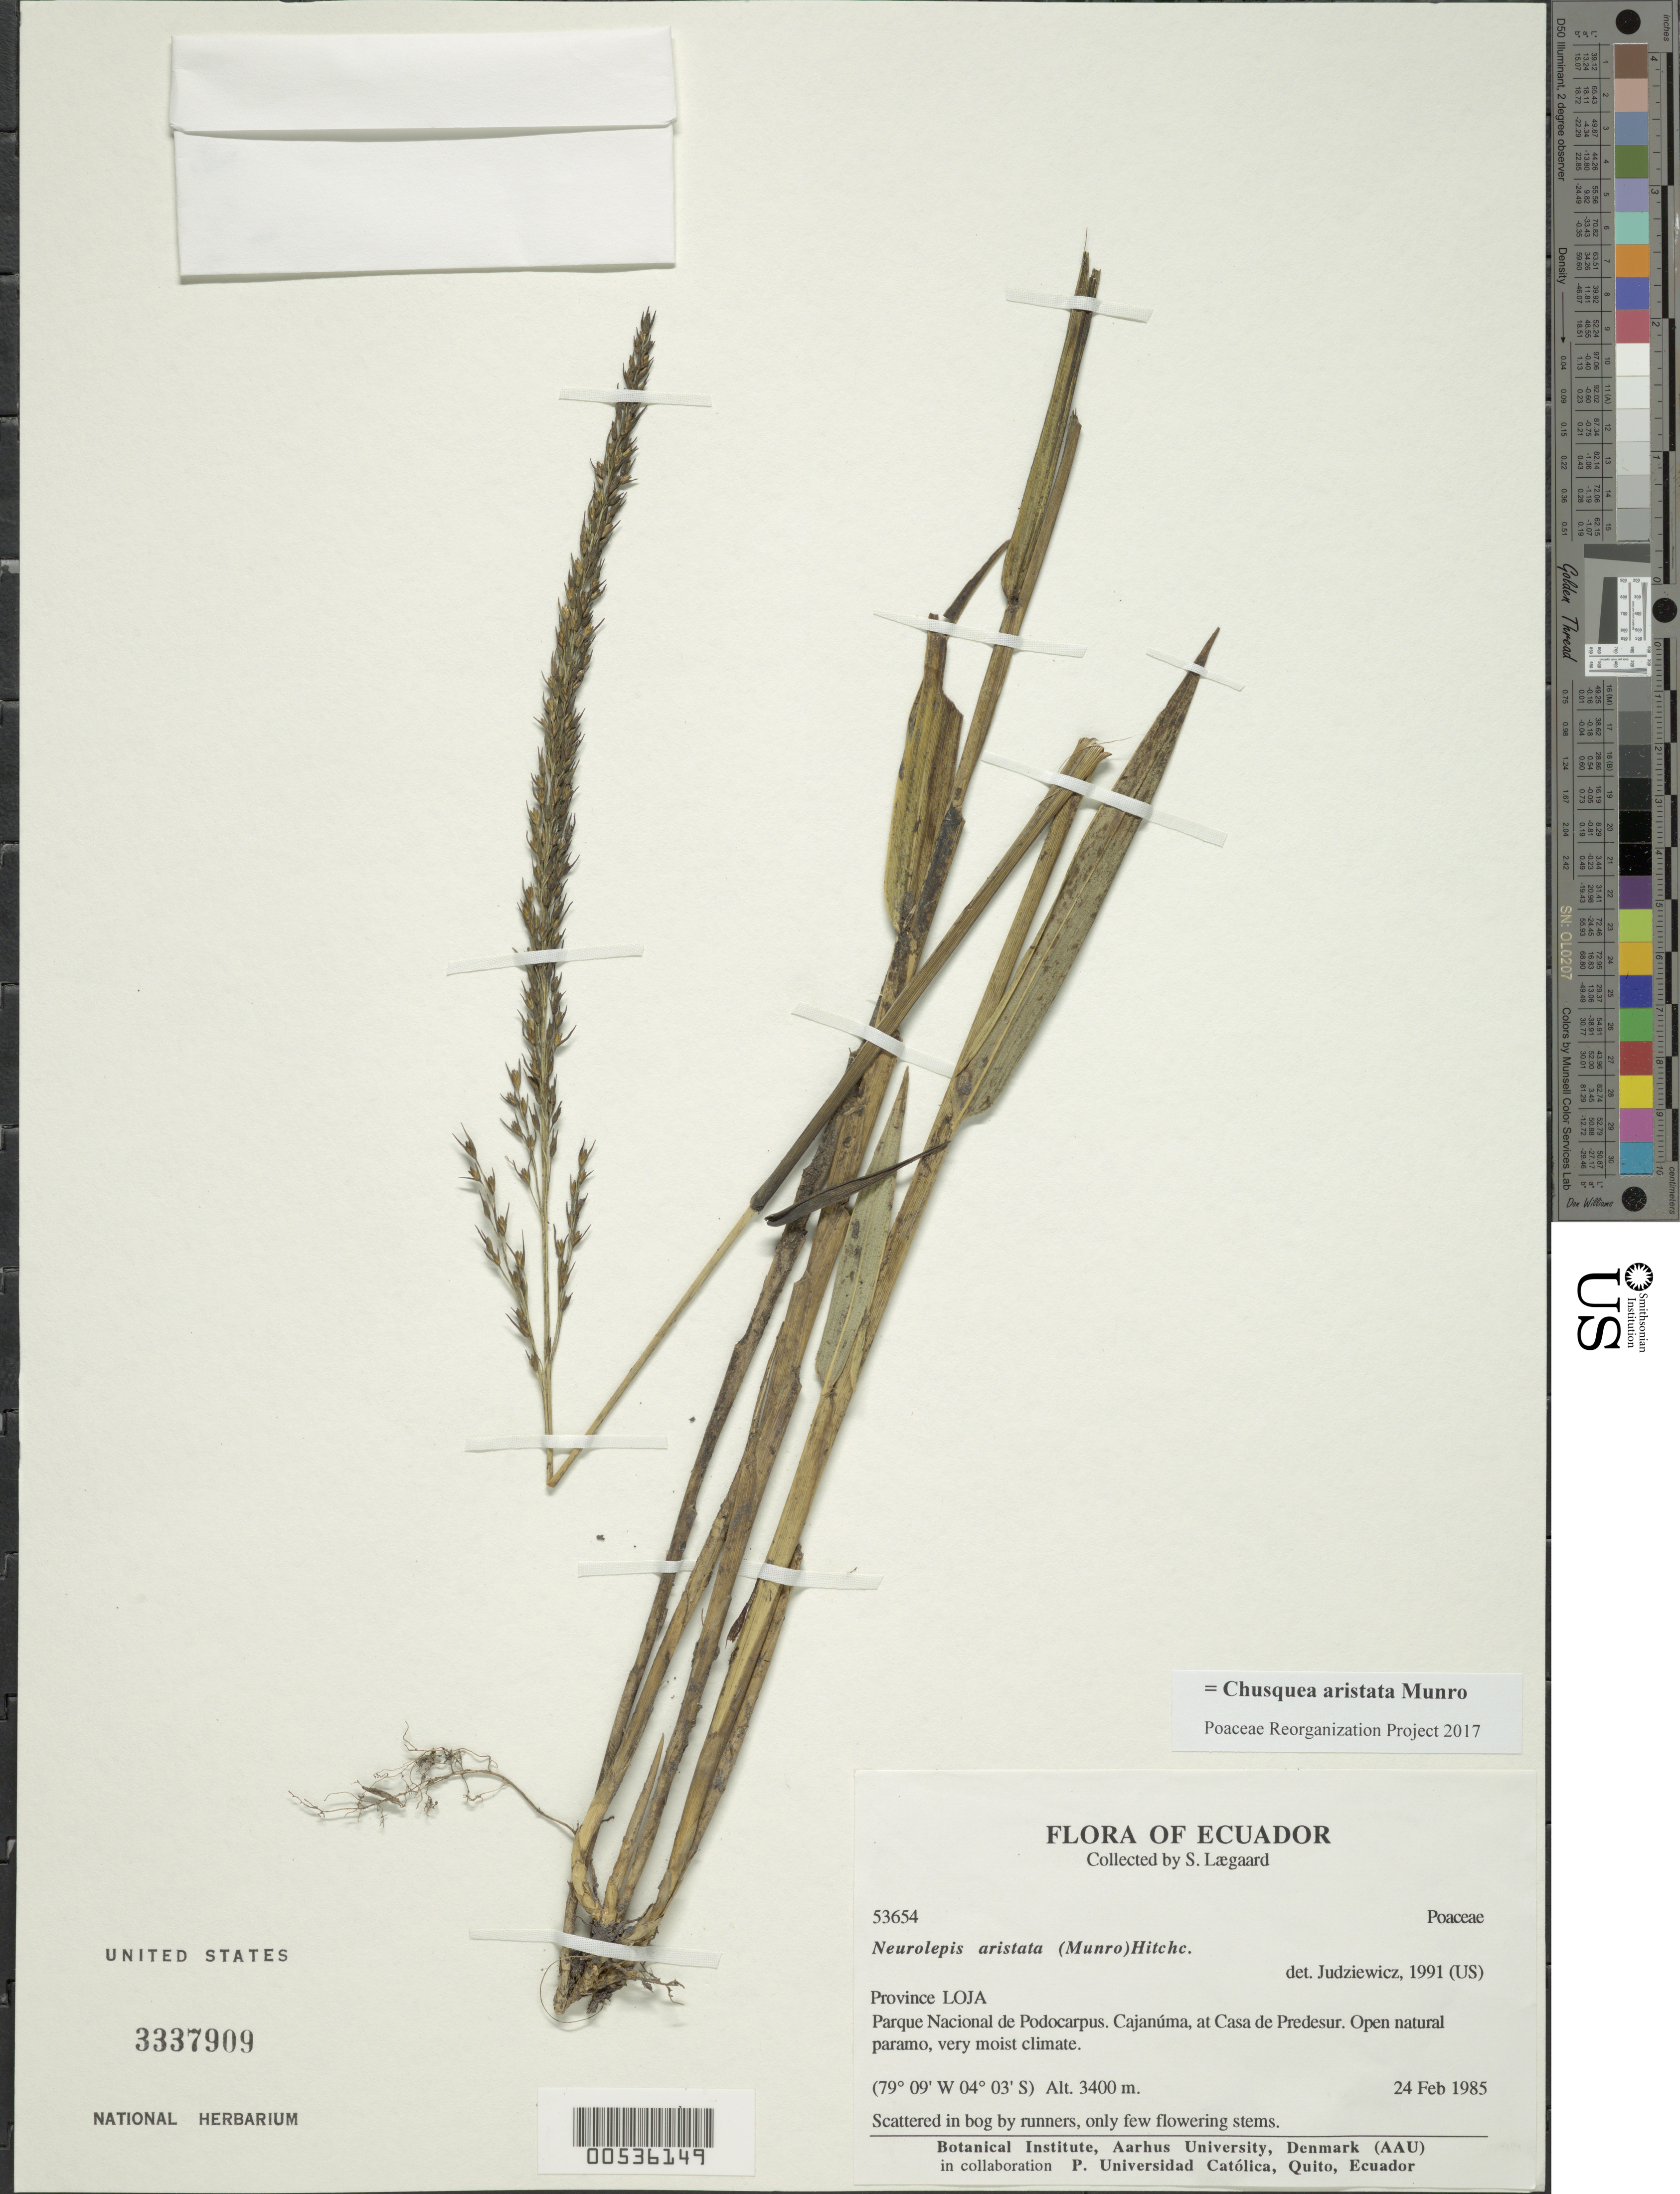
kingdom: Plantae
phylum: Tracheophyta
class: Liliopsida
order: Poales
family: Poaceae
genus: Chusquea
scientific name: Chusquea aristata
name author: Munro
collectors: S. Lægaard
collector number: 53654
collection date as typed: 24 Feb 1985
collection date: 1985-02-24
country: Ecuador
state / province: Loja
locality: Podocarpus National Park, Cajanuma, at Casa de predesur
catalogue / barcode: US 3337909